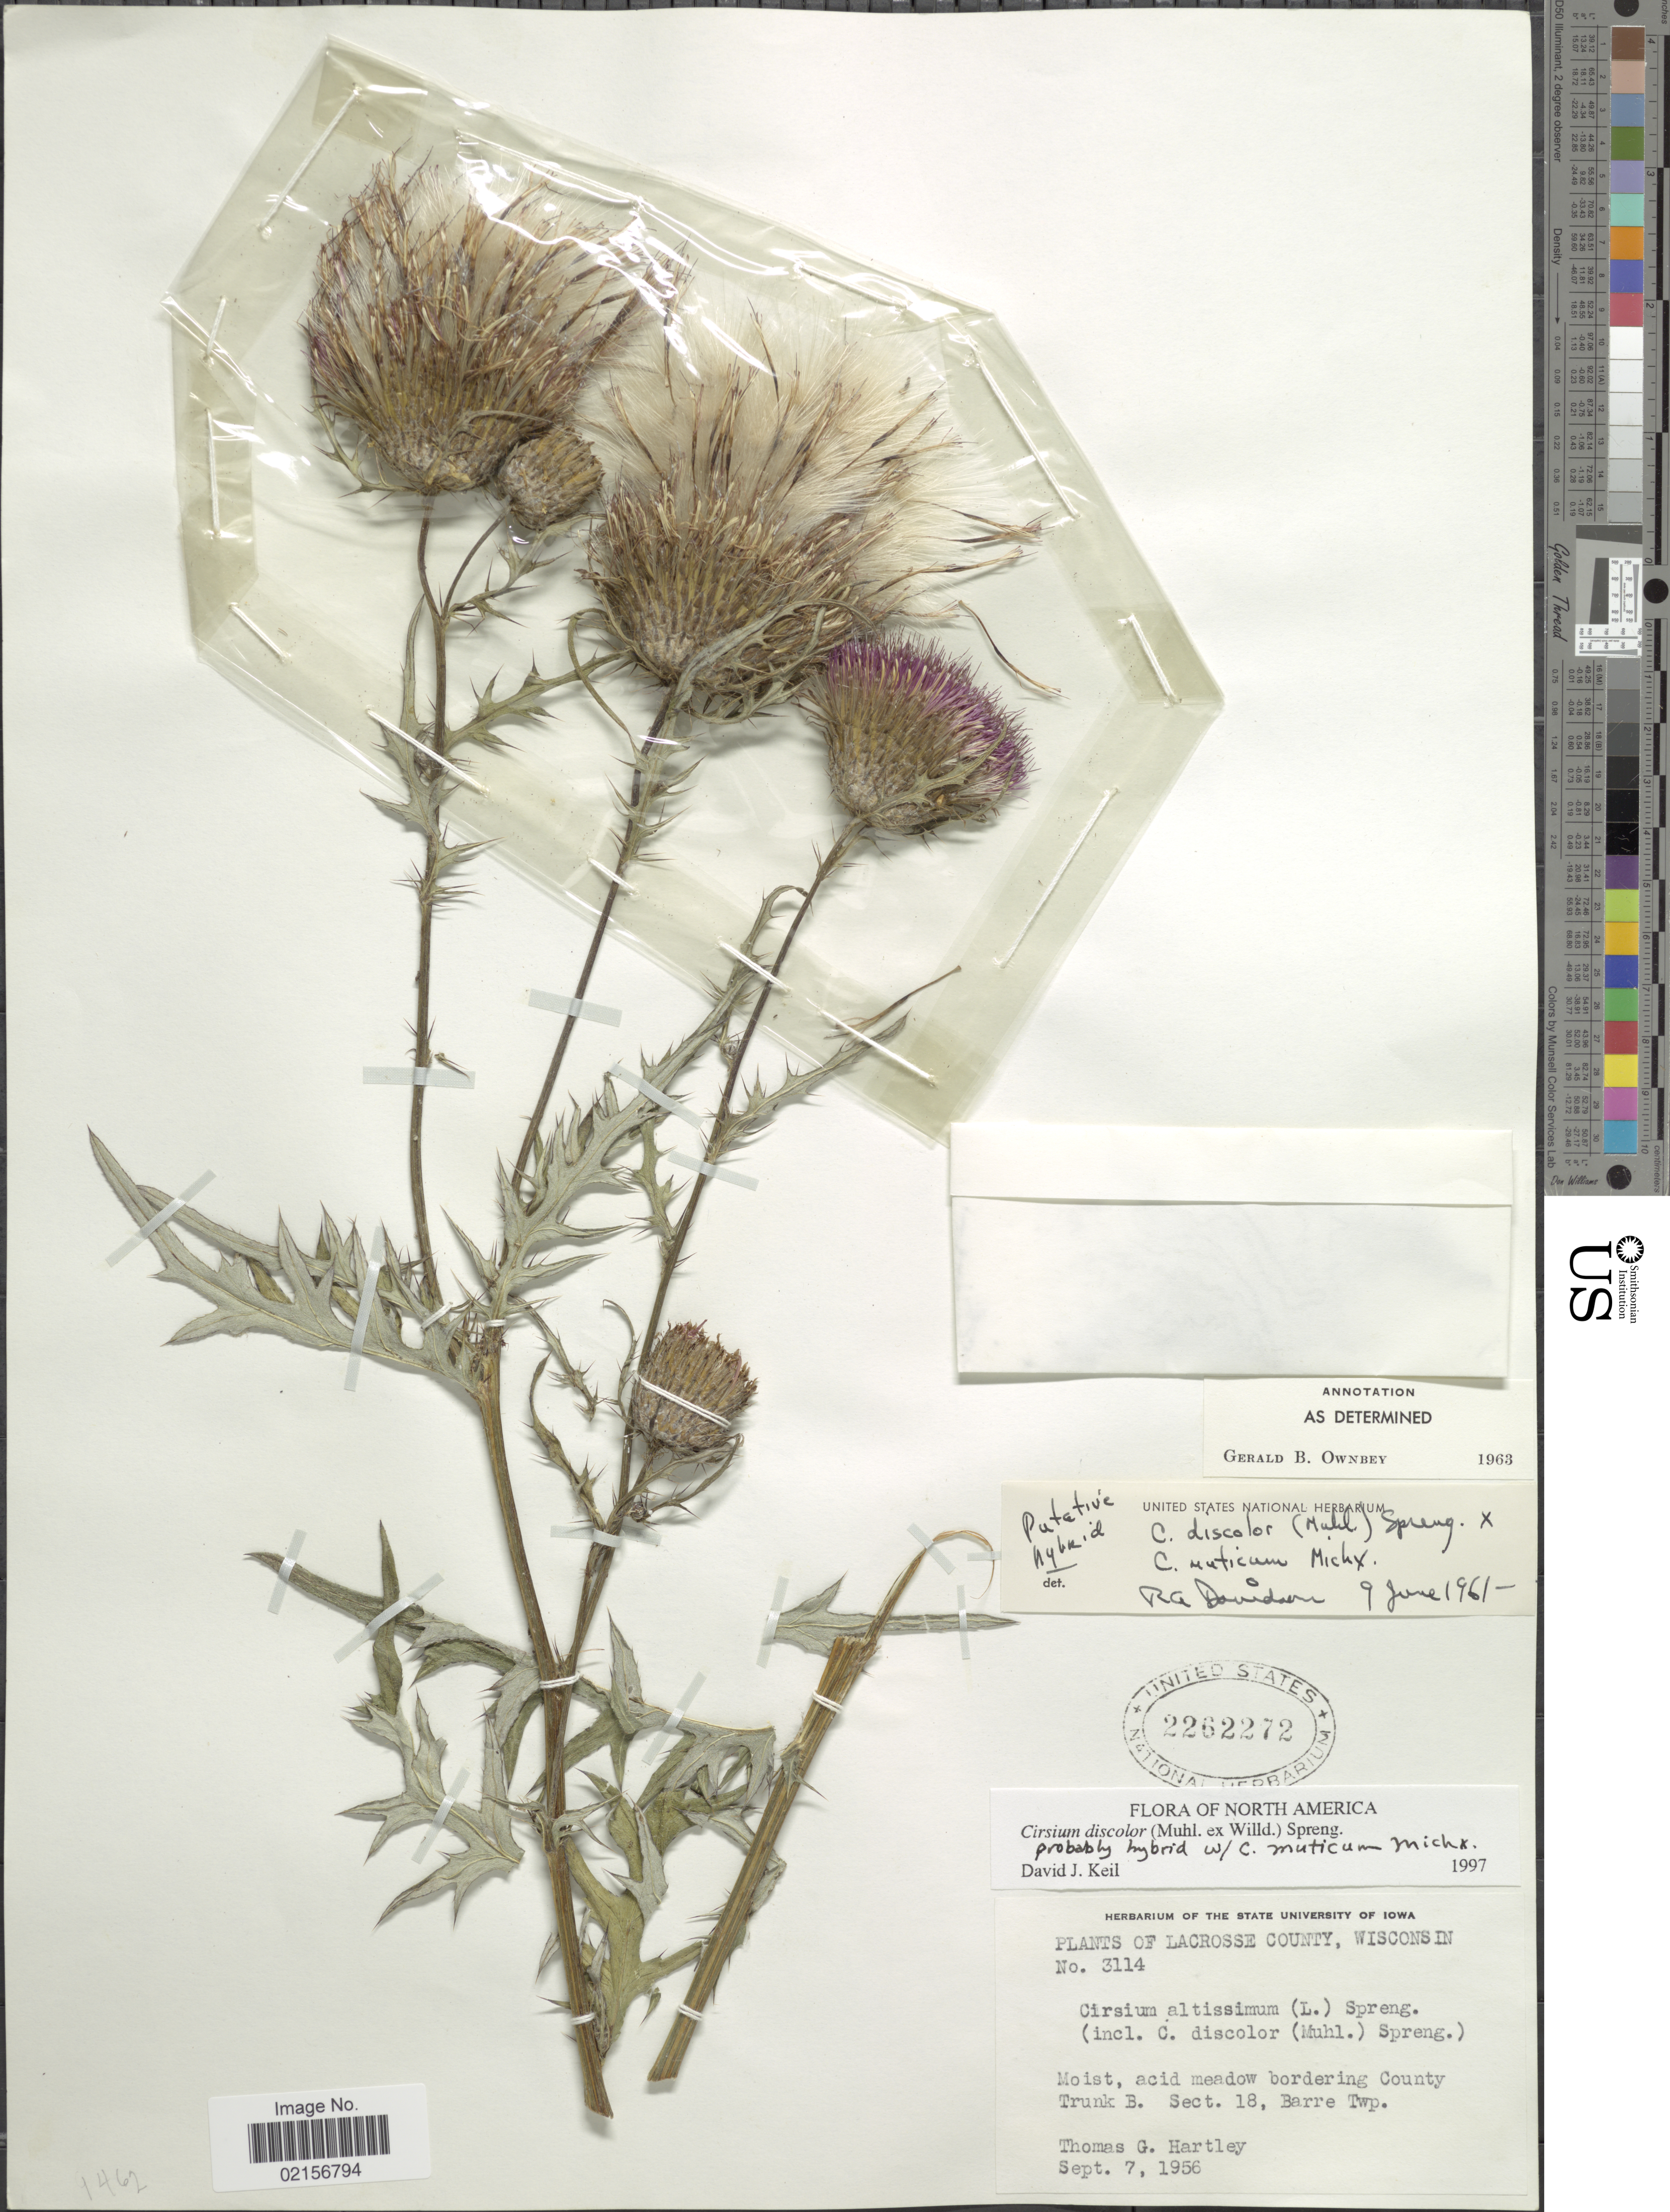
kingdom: Plantae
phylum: Tracheophyta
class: Magnoliopsida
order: Asterales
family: Asteraceae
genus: Cirsium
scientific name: Cirsium discolor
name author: (Muhl. ex Willd.) Spreng.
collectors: T. G. Hartley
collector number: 3114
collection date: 1956-09-07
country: United States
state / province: Wisconsin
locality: North America, Lacrosse County, moist, acid meadow bordering County Trunk B. Sect. 18, barre twp.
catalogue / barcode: US 2262272